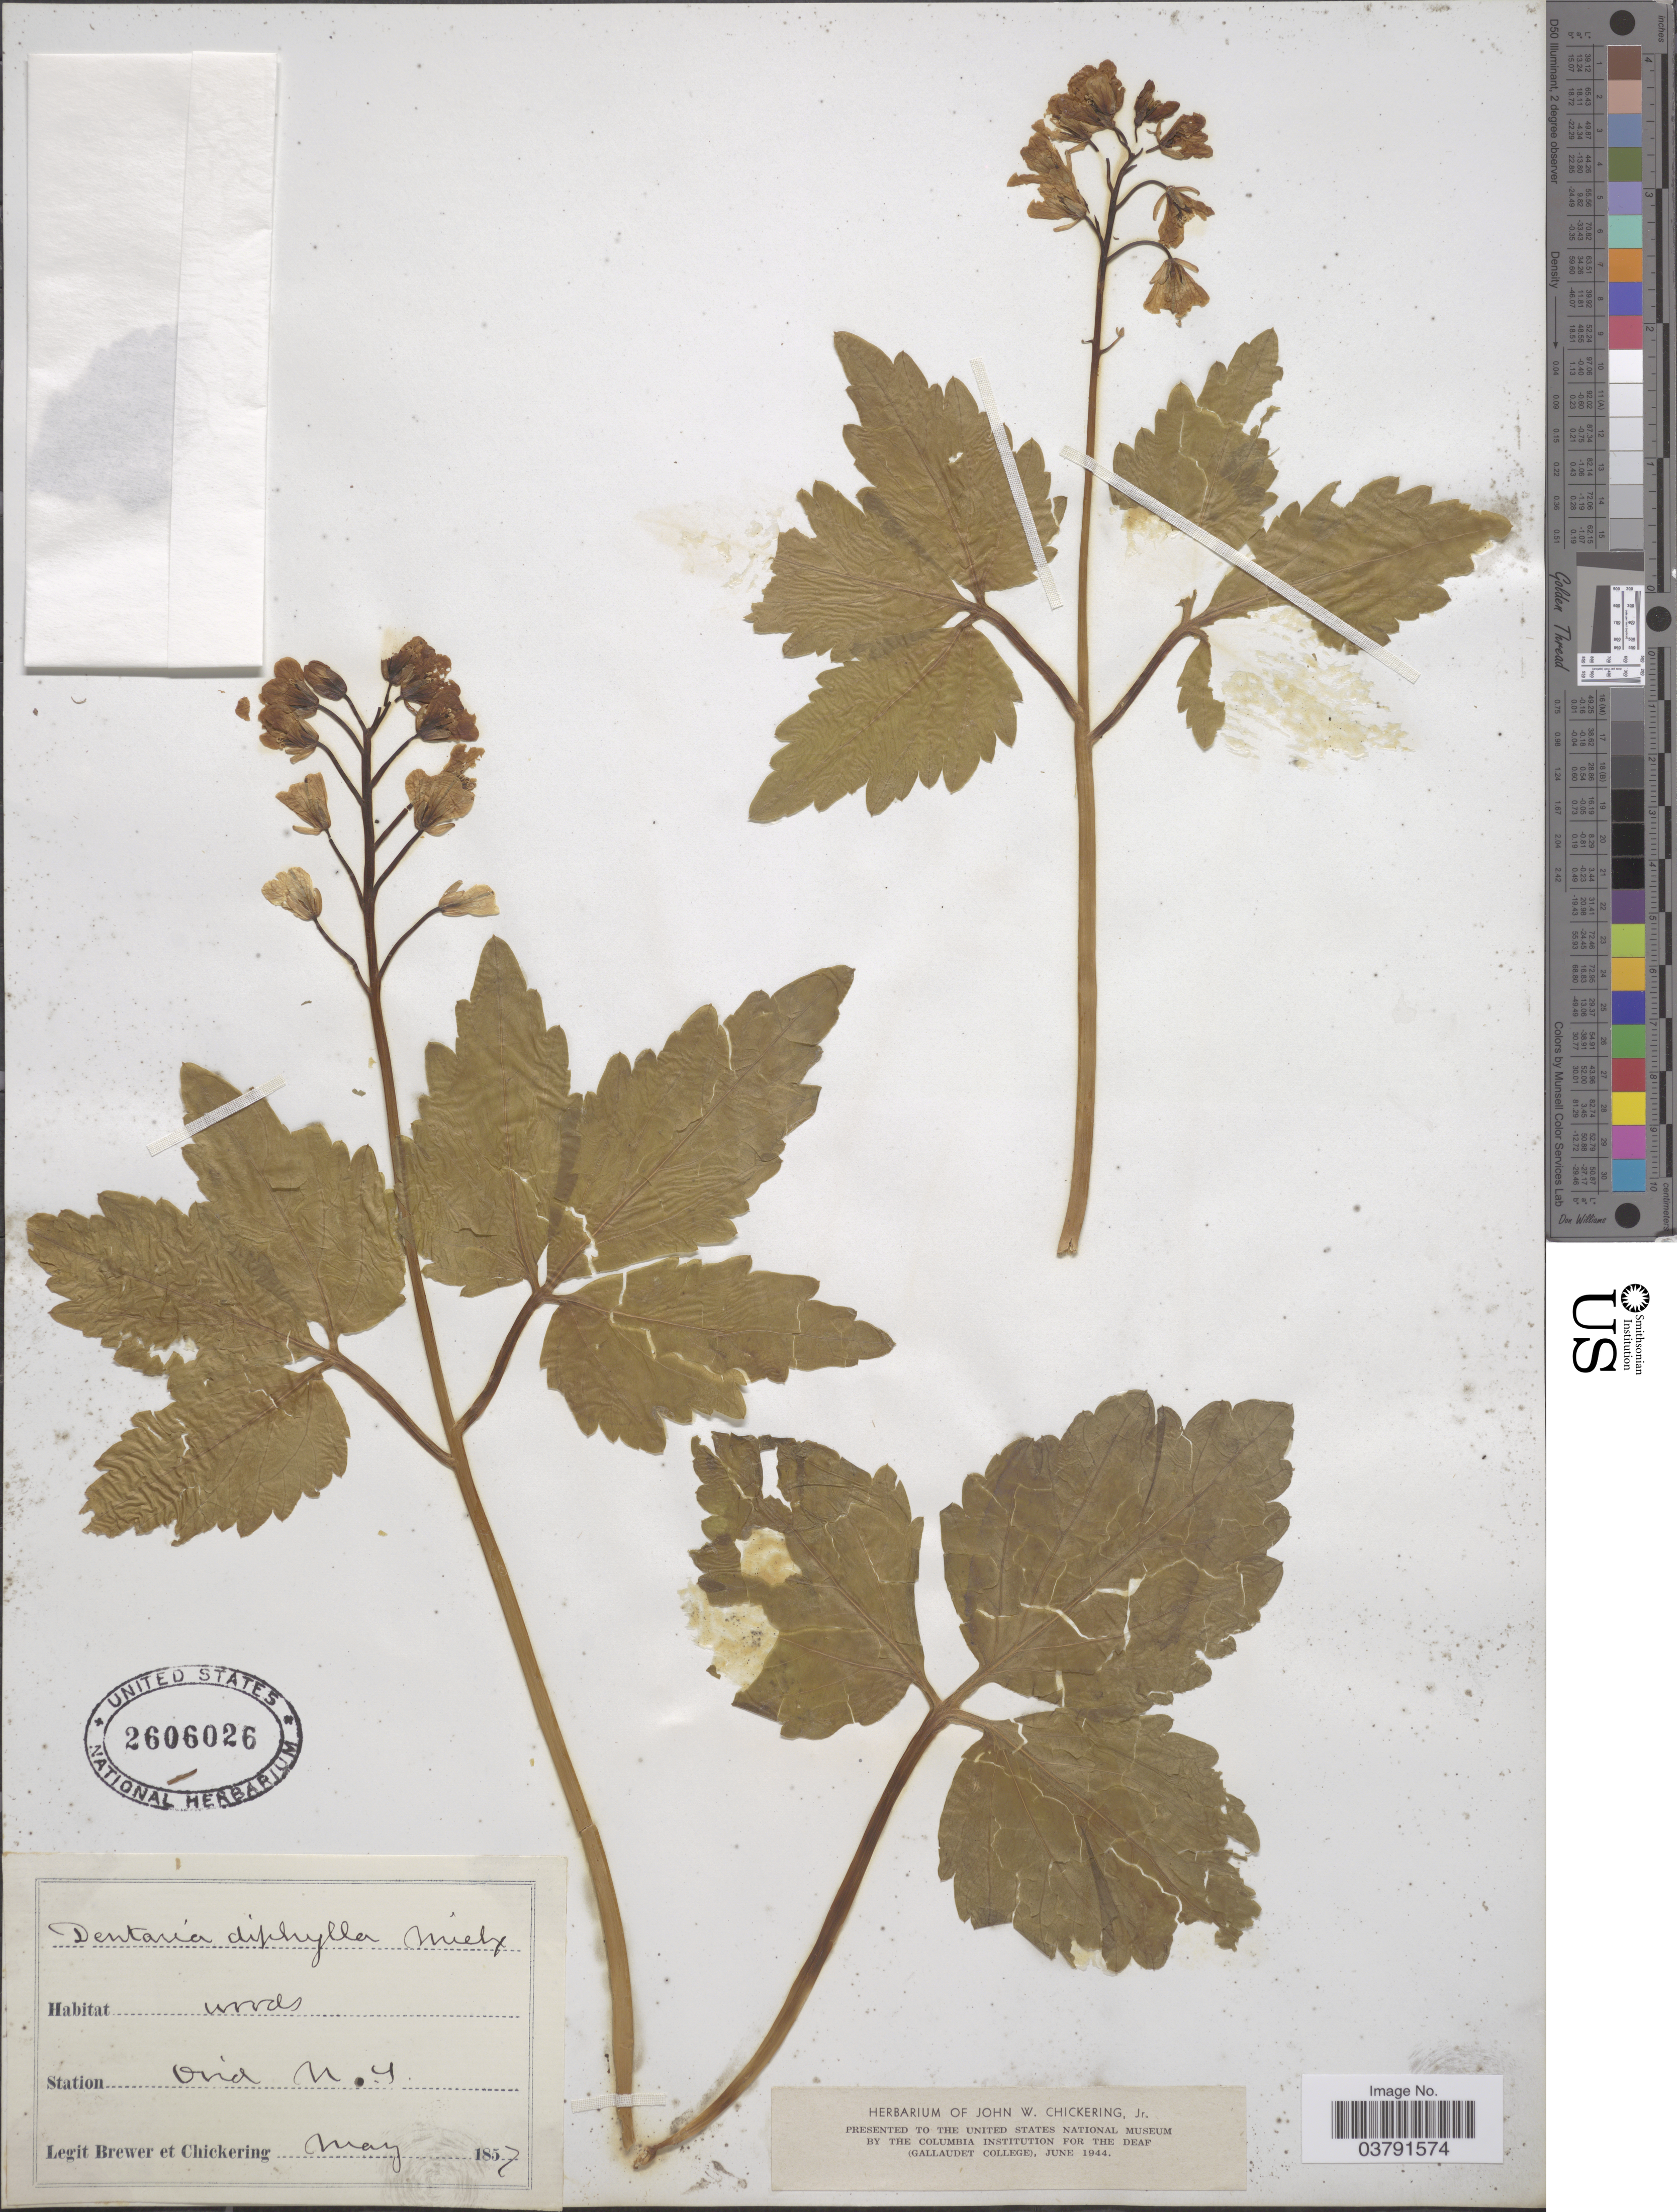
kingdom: Plantae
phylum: Tracheophyta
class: Magnoliopsida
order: Brassicales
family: Brassicaceae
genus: Dentaria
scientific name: Dentaria diphylla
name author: Michx.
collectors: -. Brewer & J. W. Chickering Jr.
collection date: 1857-05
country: United States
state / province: New York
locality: Station Ovid.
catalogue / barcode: US 2606026